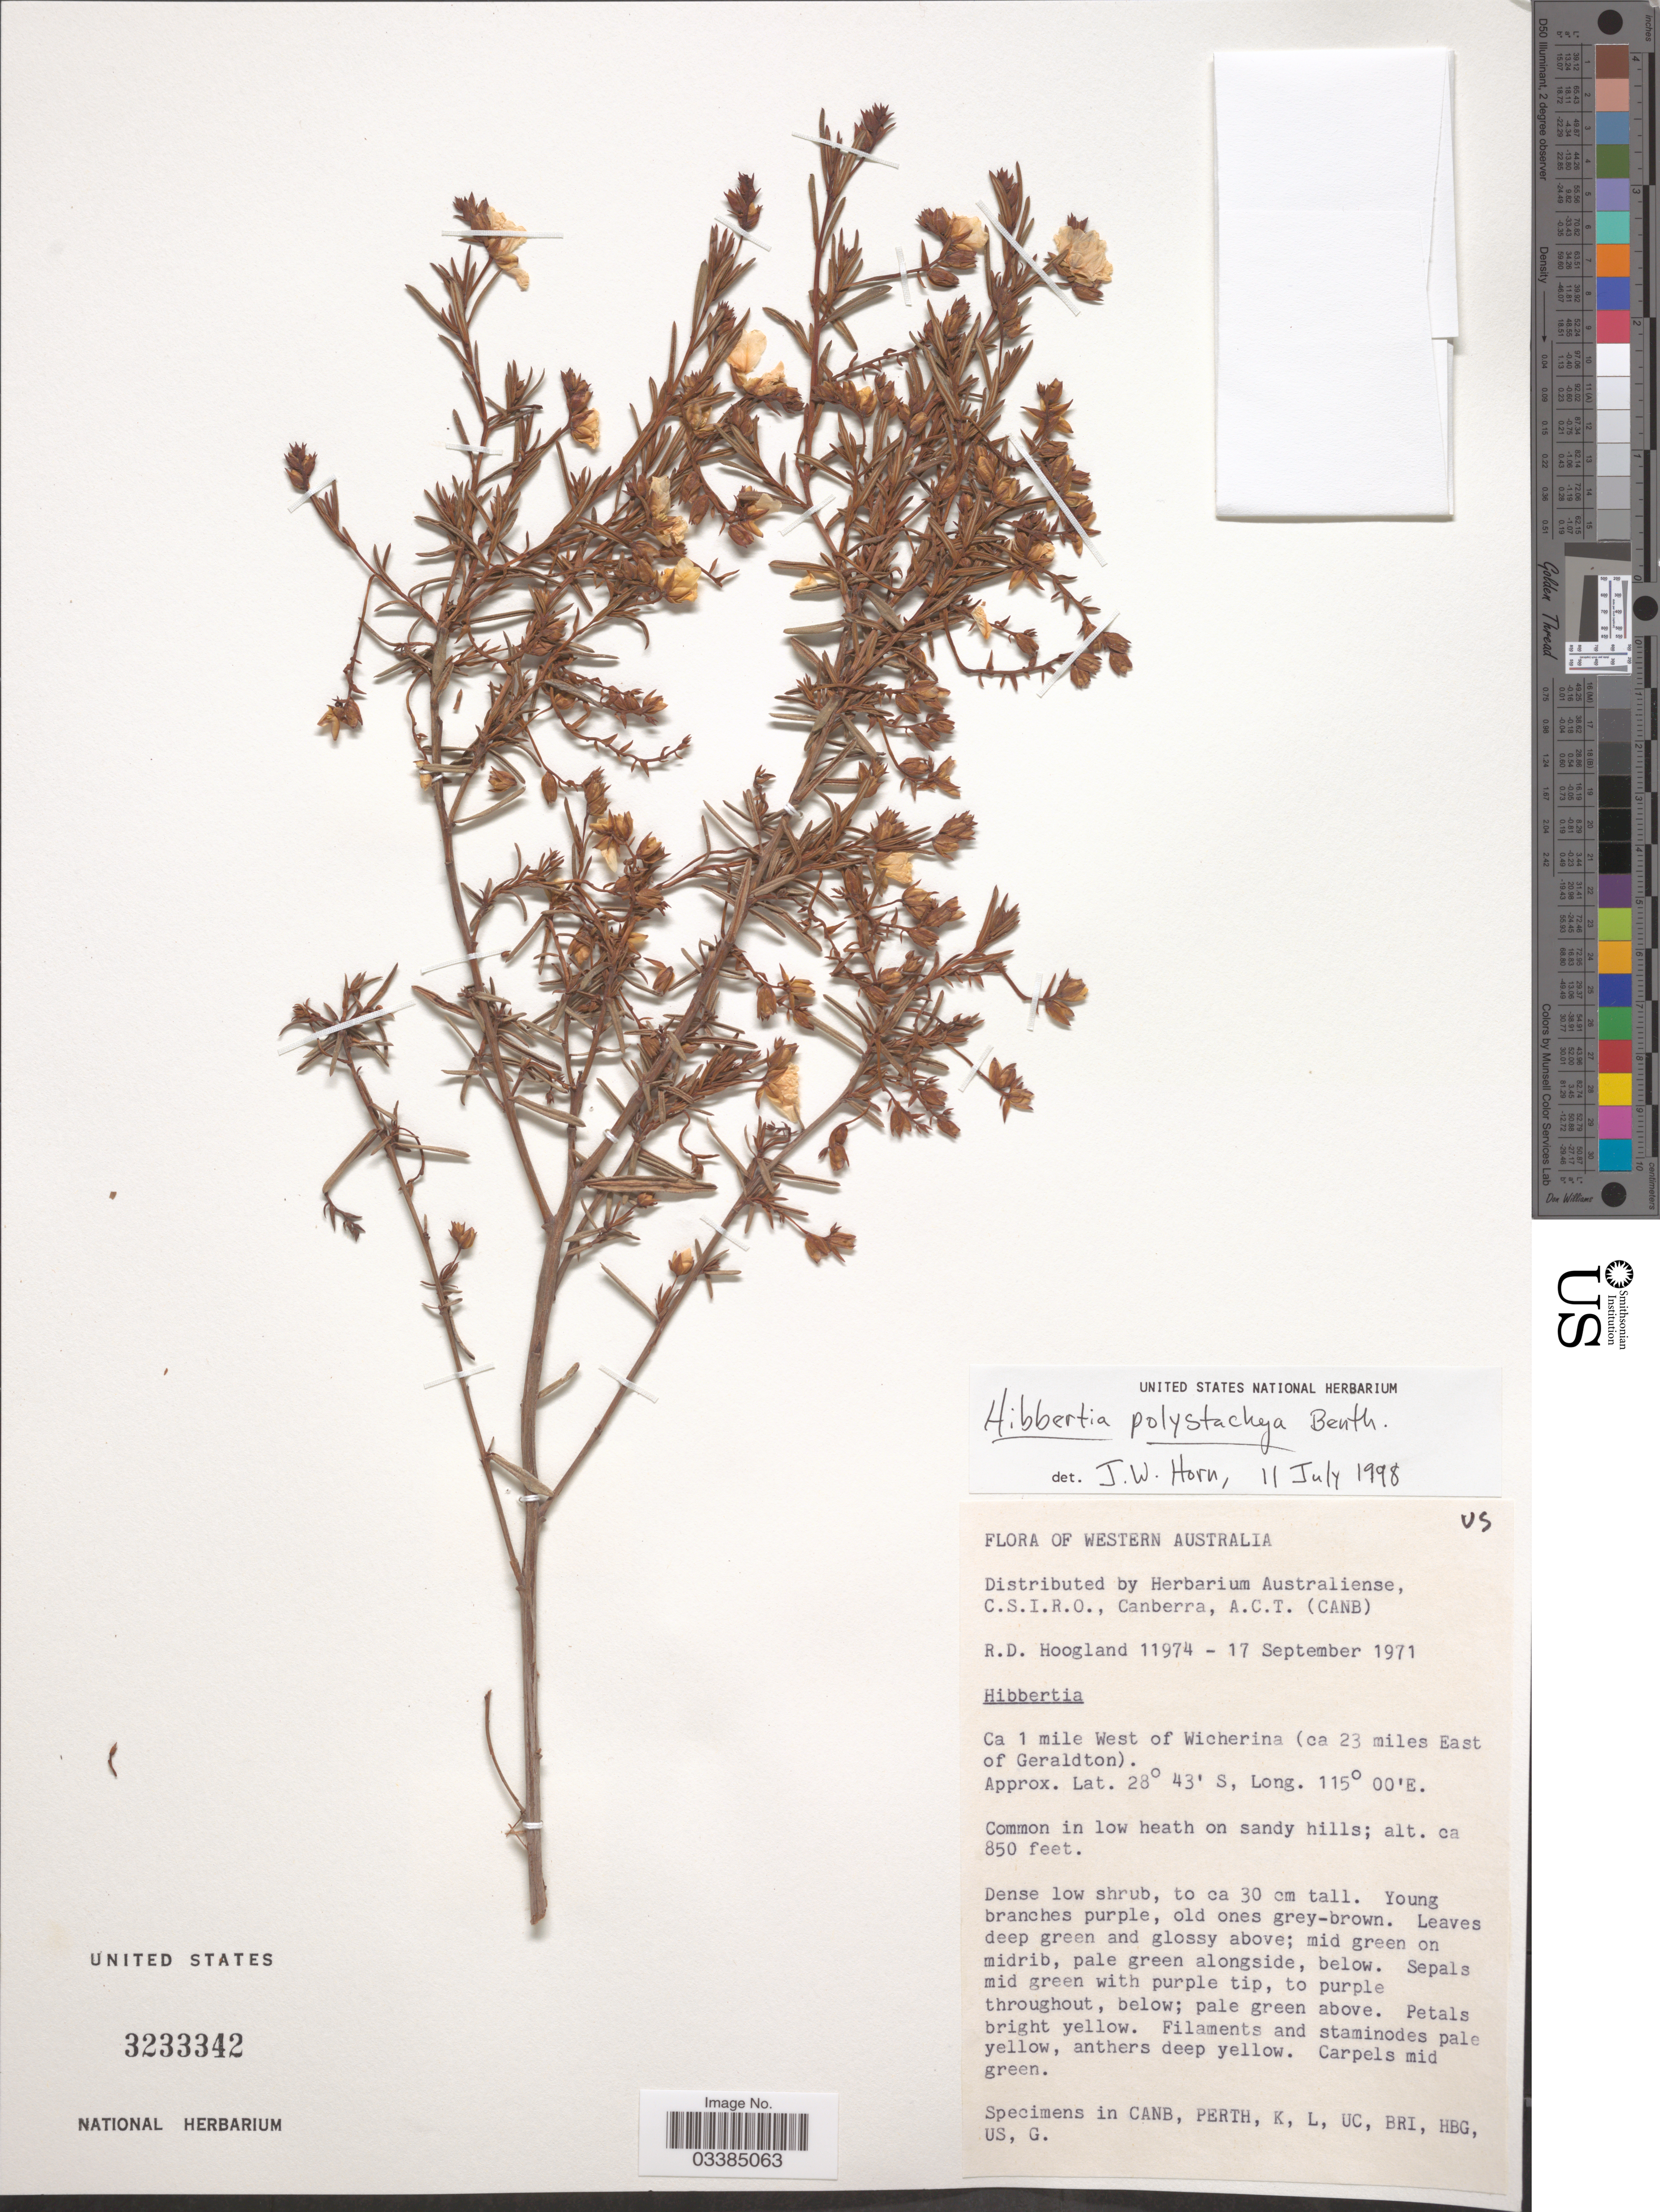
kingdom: Plantae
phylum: Tracheophyta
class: Magnoliopsida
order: Dilleniales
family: Dilleniaceae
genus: Hibbertia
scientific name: Hibbertia polystachya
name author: Benth.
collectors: R. D. Hoogland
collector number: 11974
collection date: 1971-09-17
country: Australia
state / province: Western Australia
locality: Ca 1 mile West of Wicherina (ca 23 miles East of Geraldton).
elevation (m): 259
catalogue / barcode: US 3233342